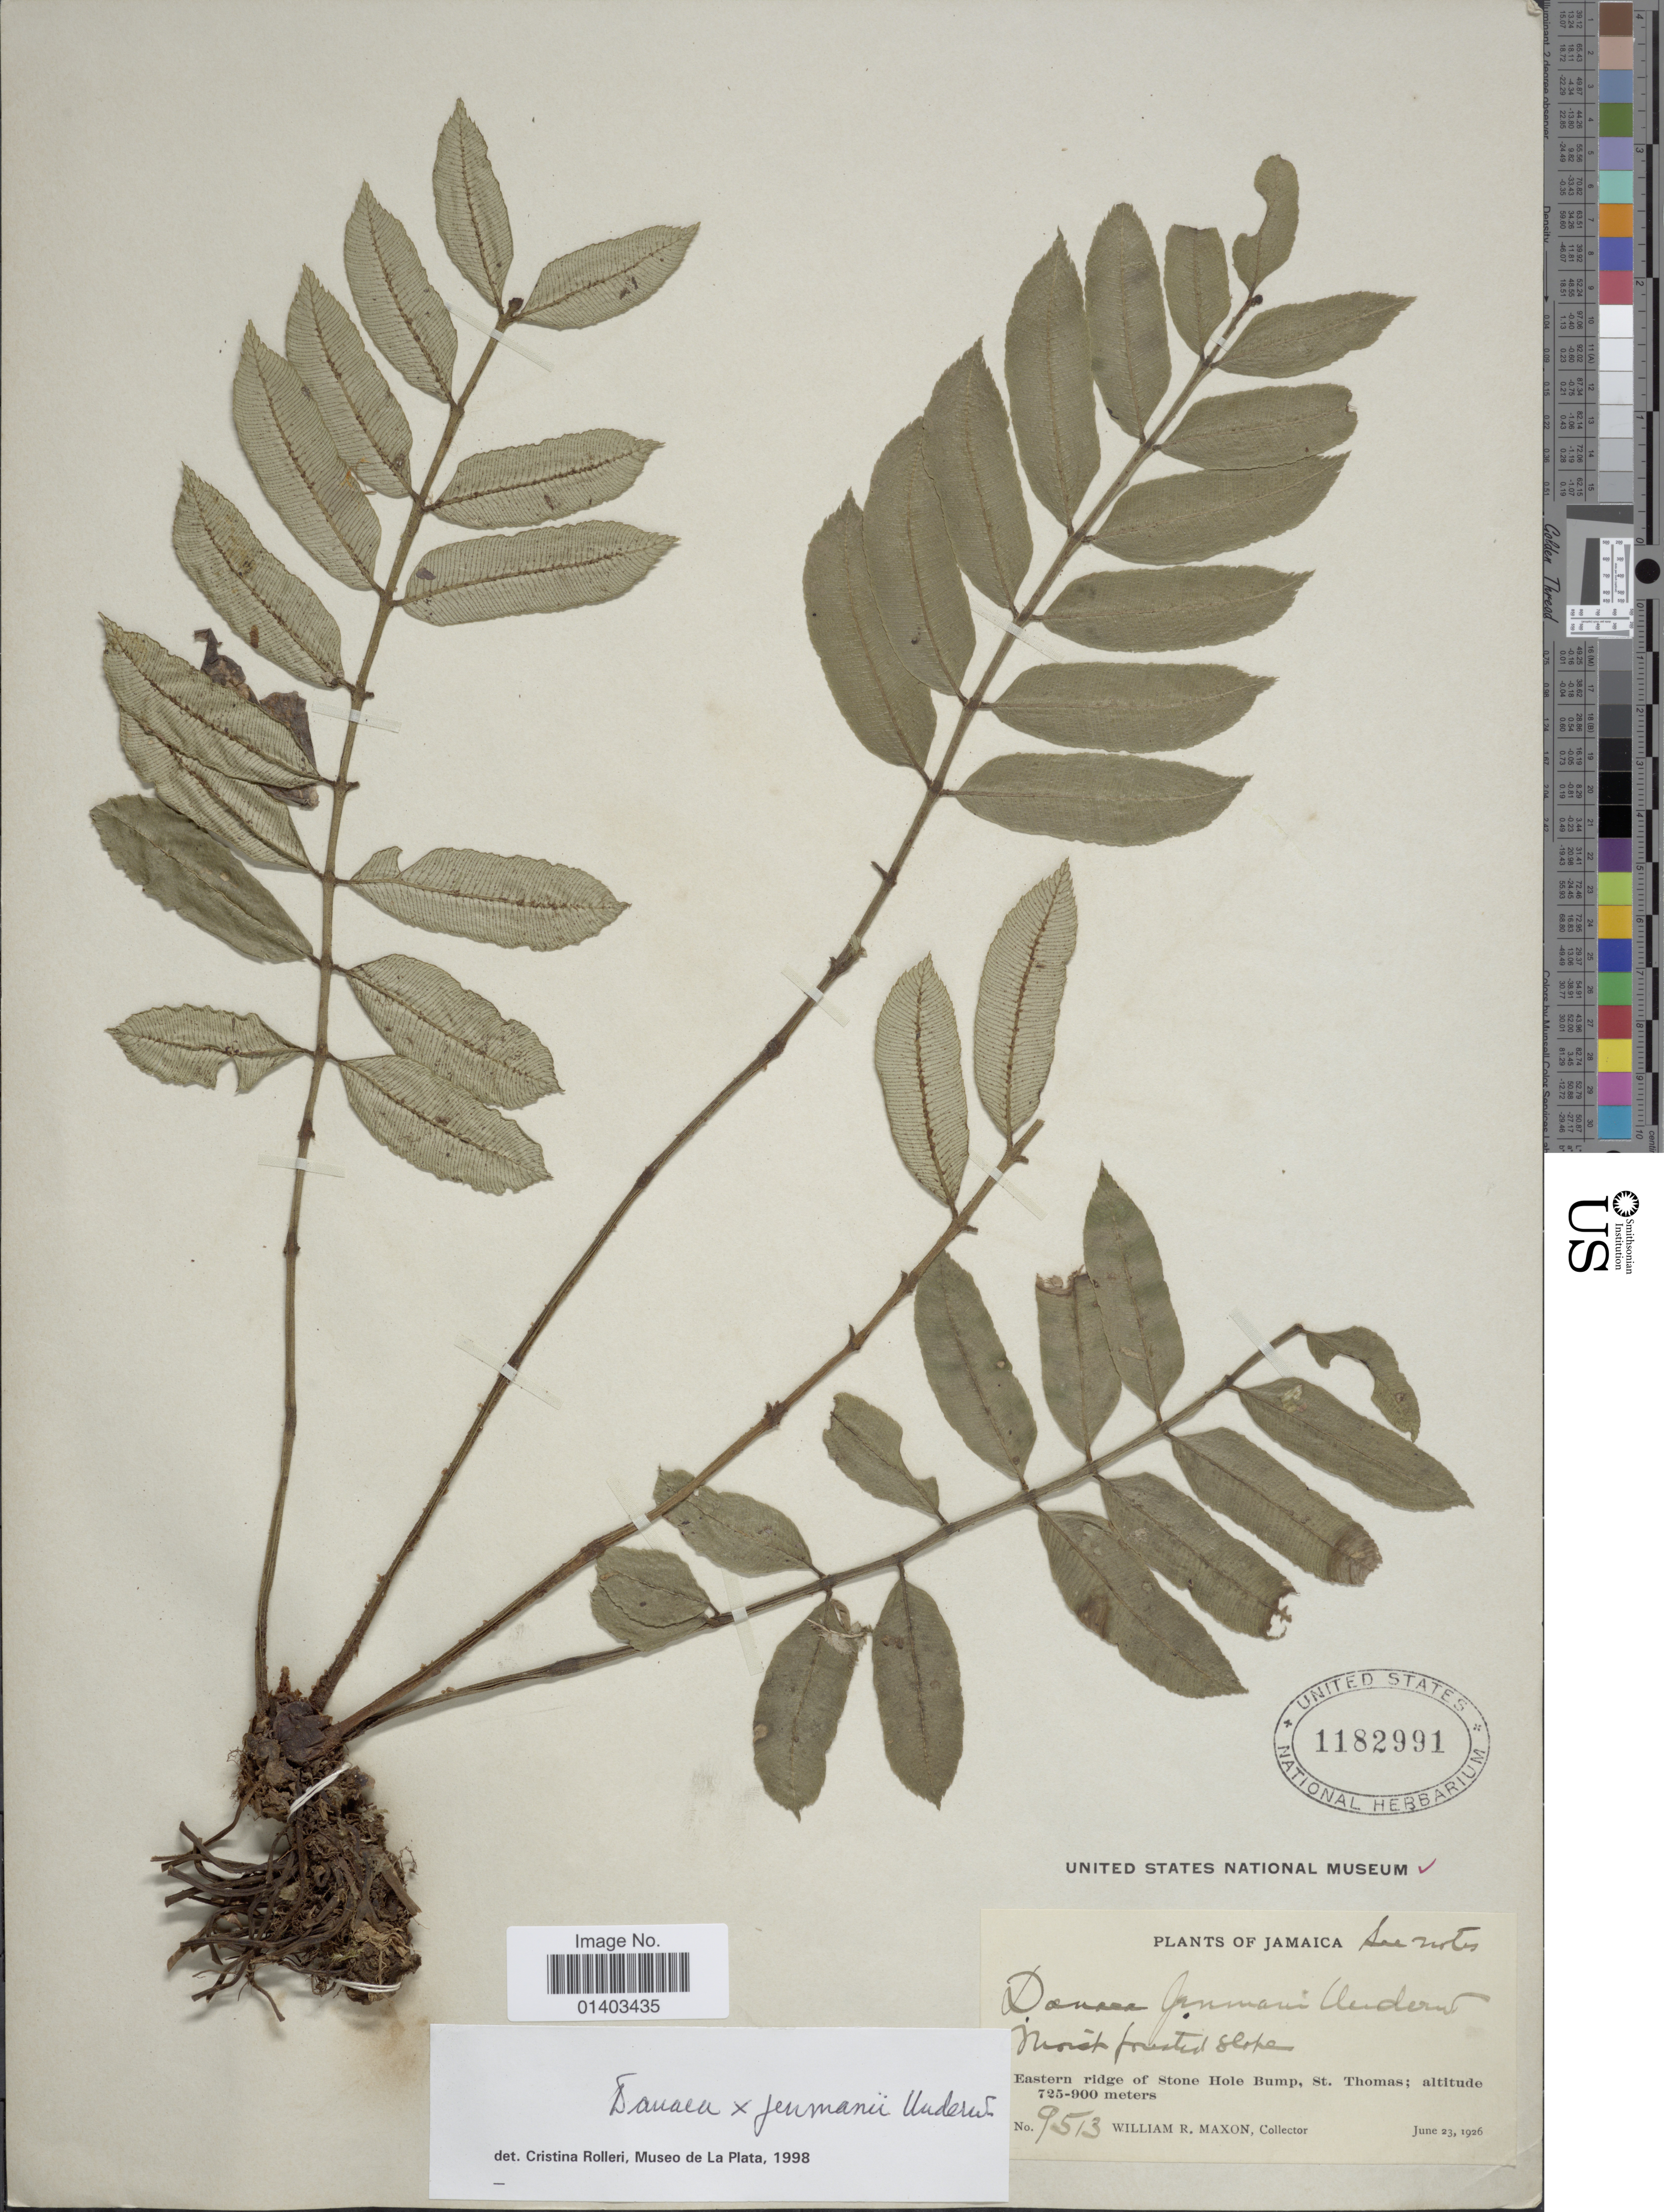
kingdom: Plantae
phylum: Tracheophyta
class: Polypodiopsida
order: Marattiales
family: Marattiaceae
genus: Danaea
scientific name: Danaea x jenmanii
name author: Underw.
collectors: W. R. Maxon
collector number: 9513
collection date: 1926-06-23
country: Jamaica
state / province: Saint Thomas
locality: Eastern ridge of Stone Hole Bum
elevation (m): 725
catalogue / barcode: US 1182991